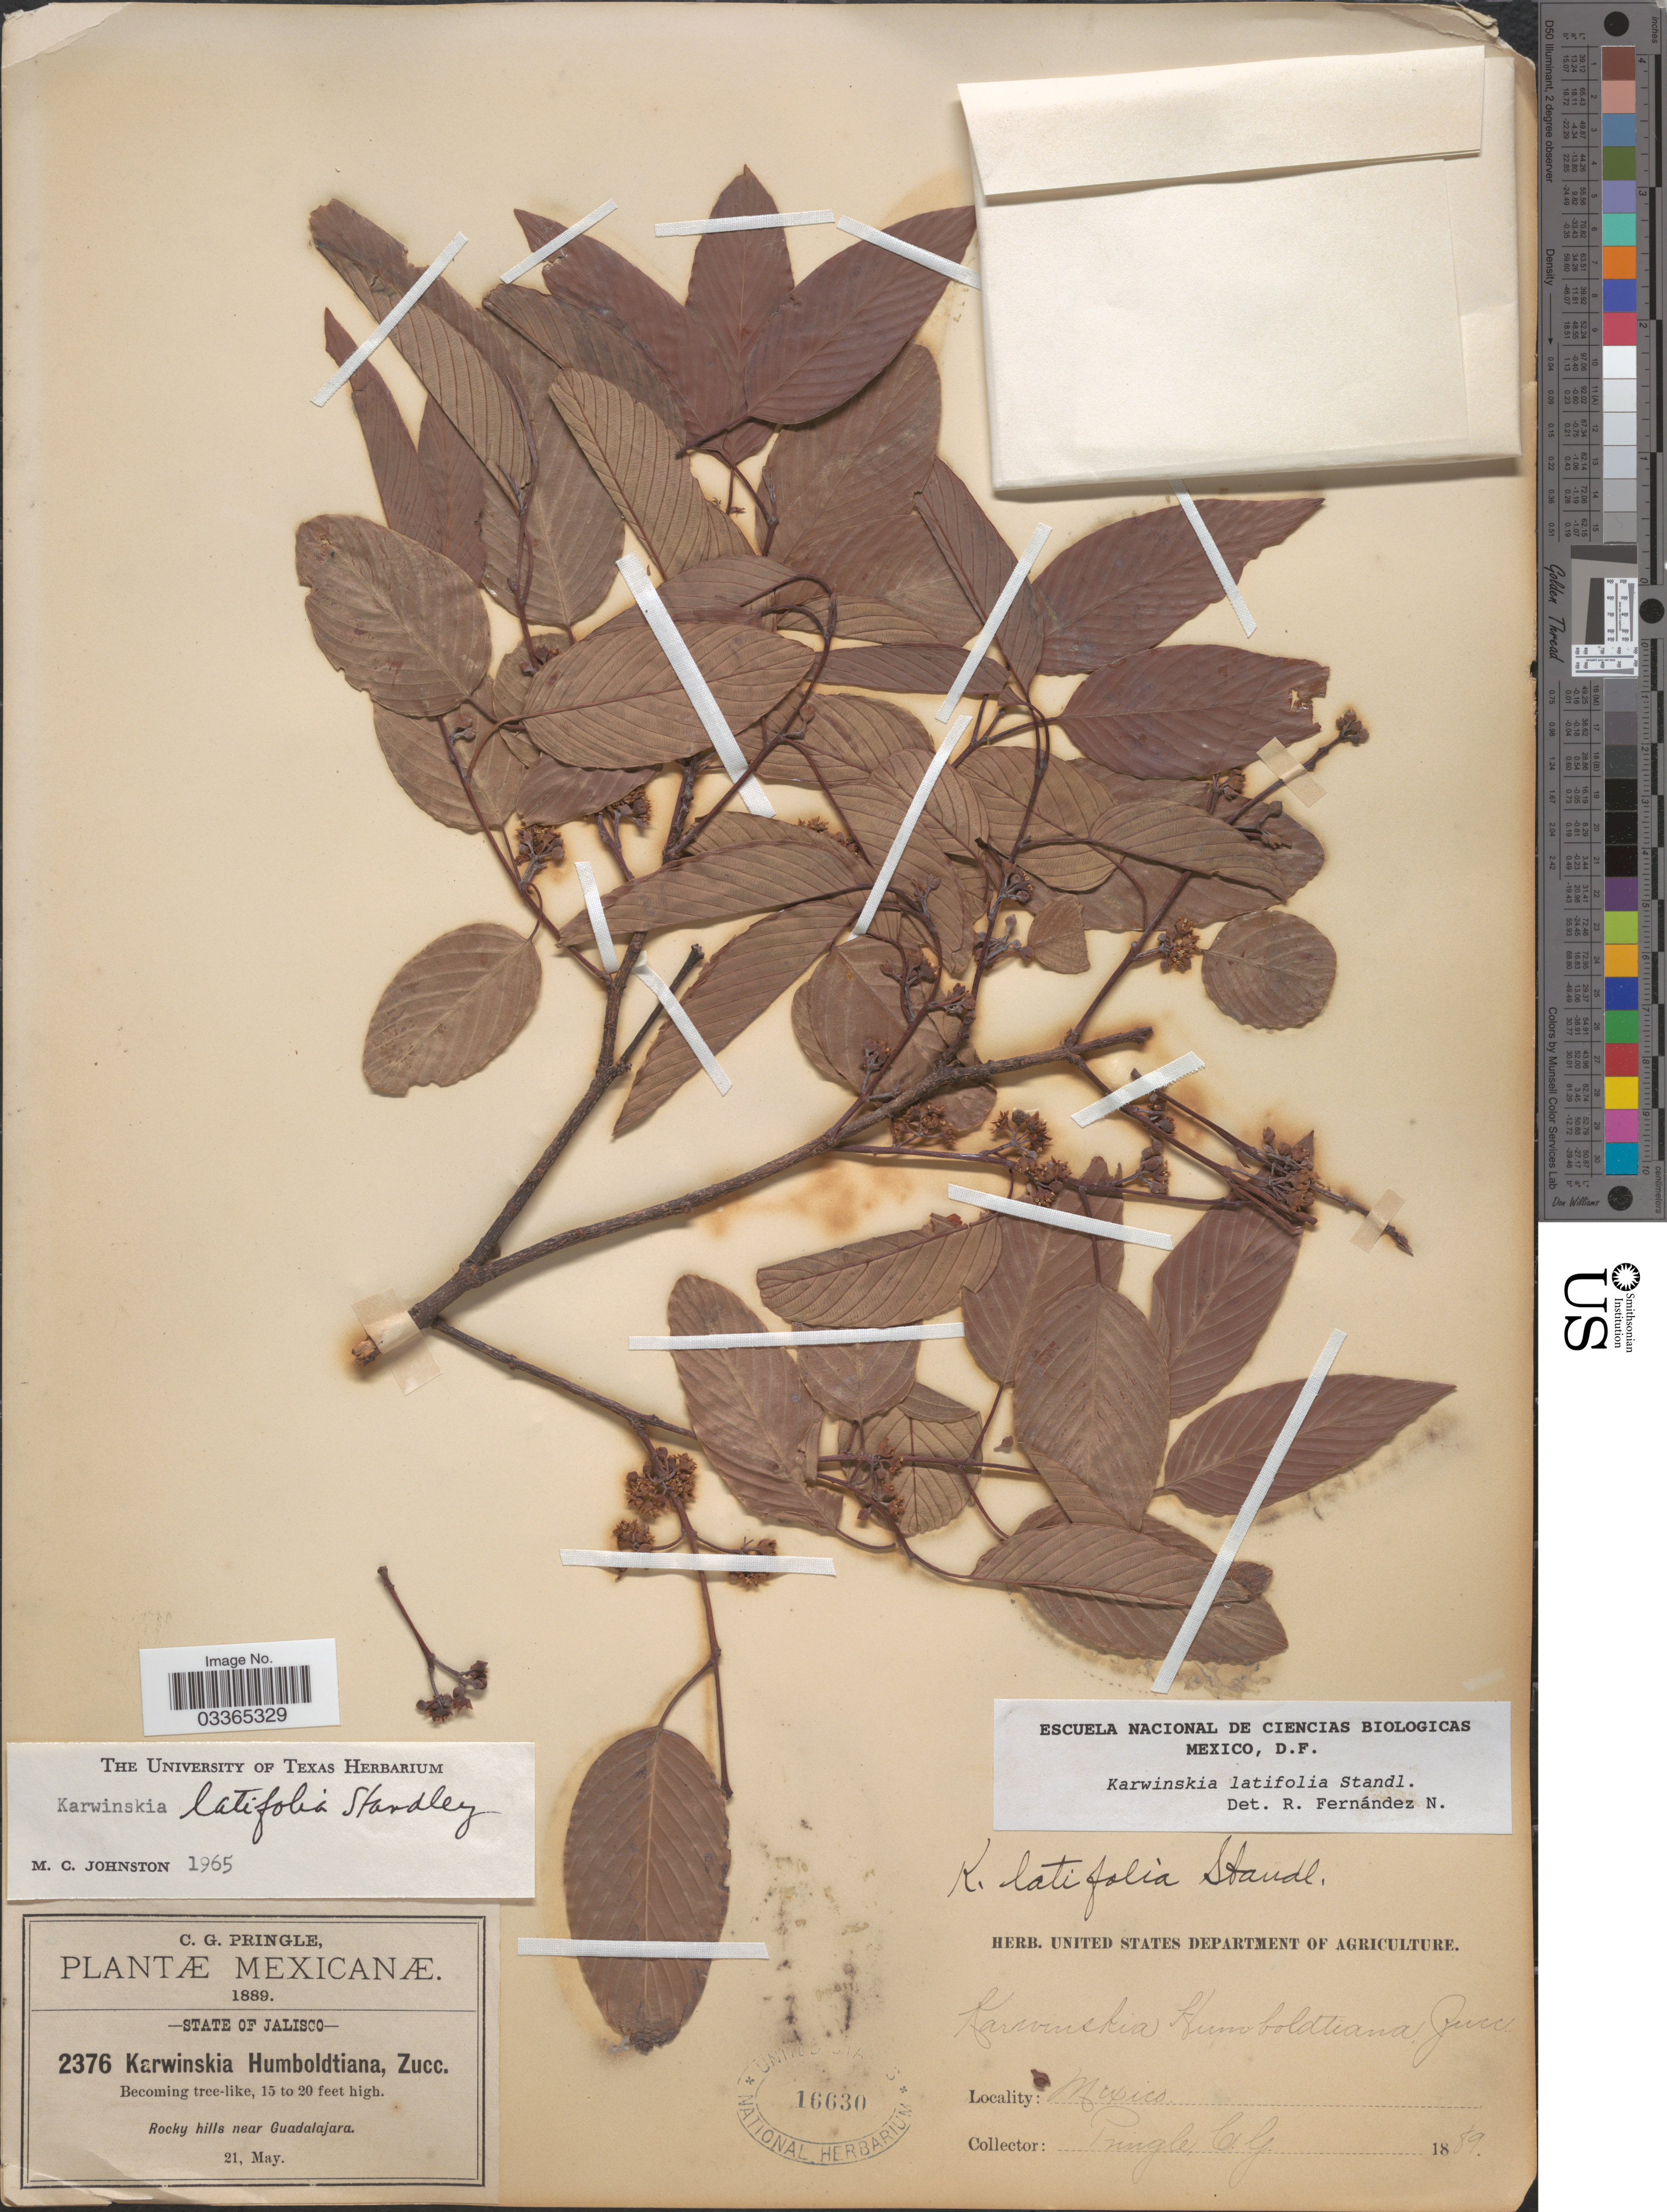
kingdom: Plantae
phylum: Tracheophyta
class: Magnoliopsida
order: Rosales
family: Rhamnaceae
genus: Karwinskia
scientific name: Karwinskia latifolia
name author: Standl.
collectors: C. G. Pringle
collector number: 2376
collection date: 1889-05-21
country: Mexico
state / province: Jalisco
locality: Rocky hills near Guadalajara.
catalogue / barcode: US 16630